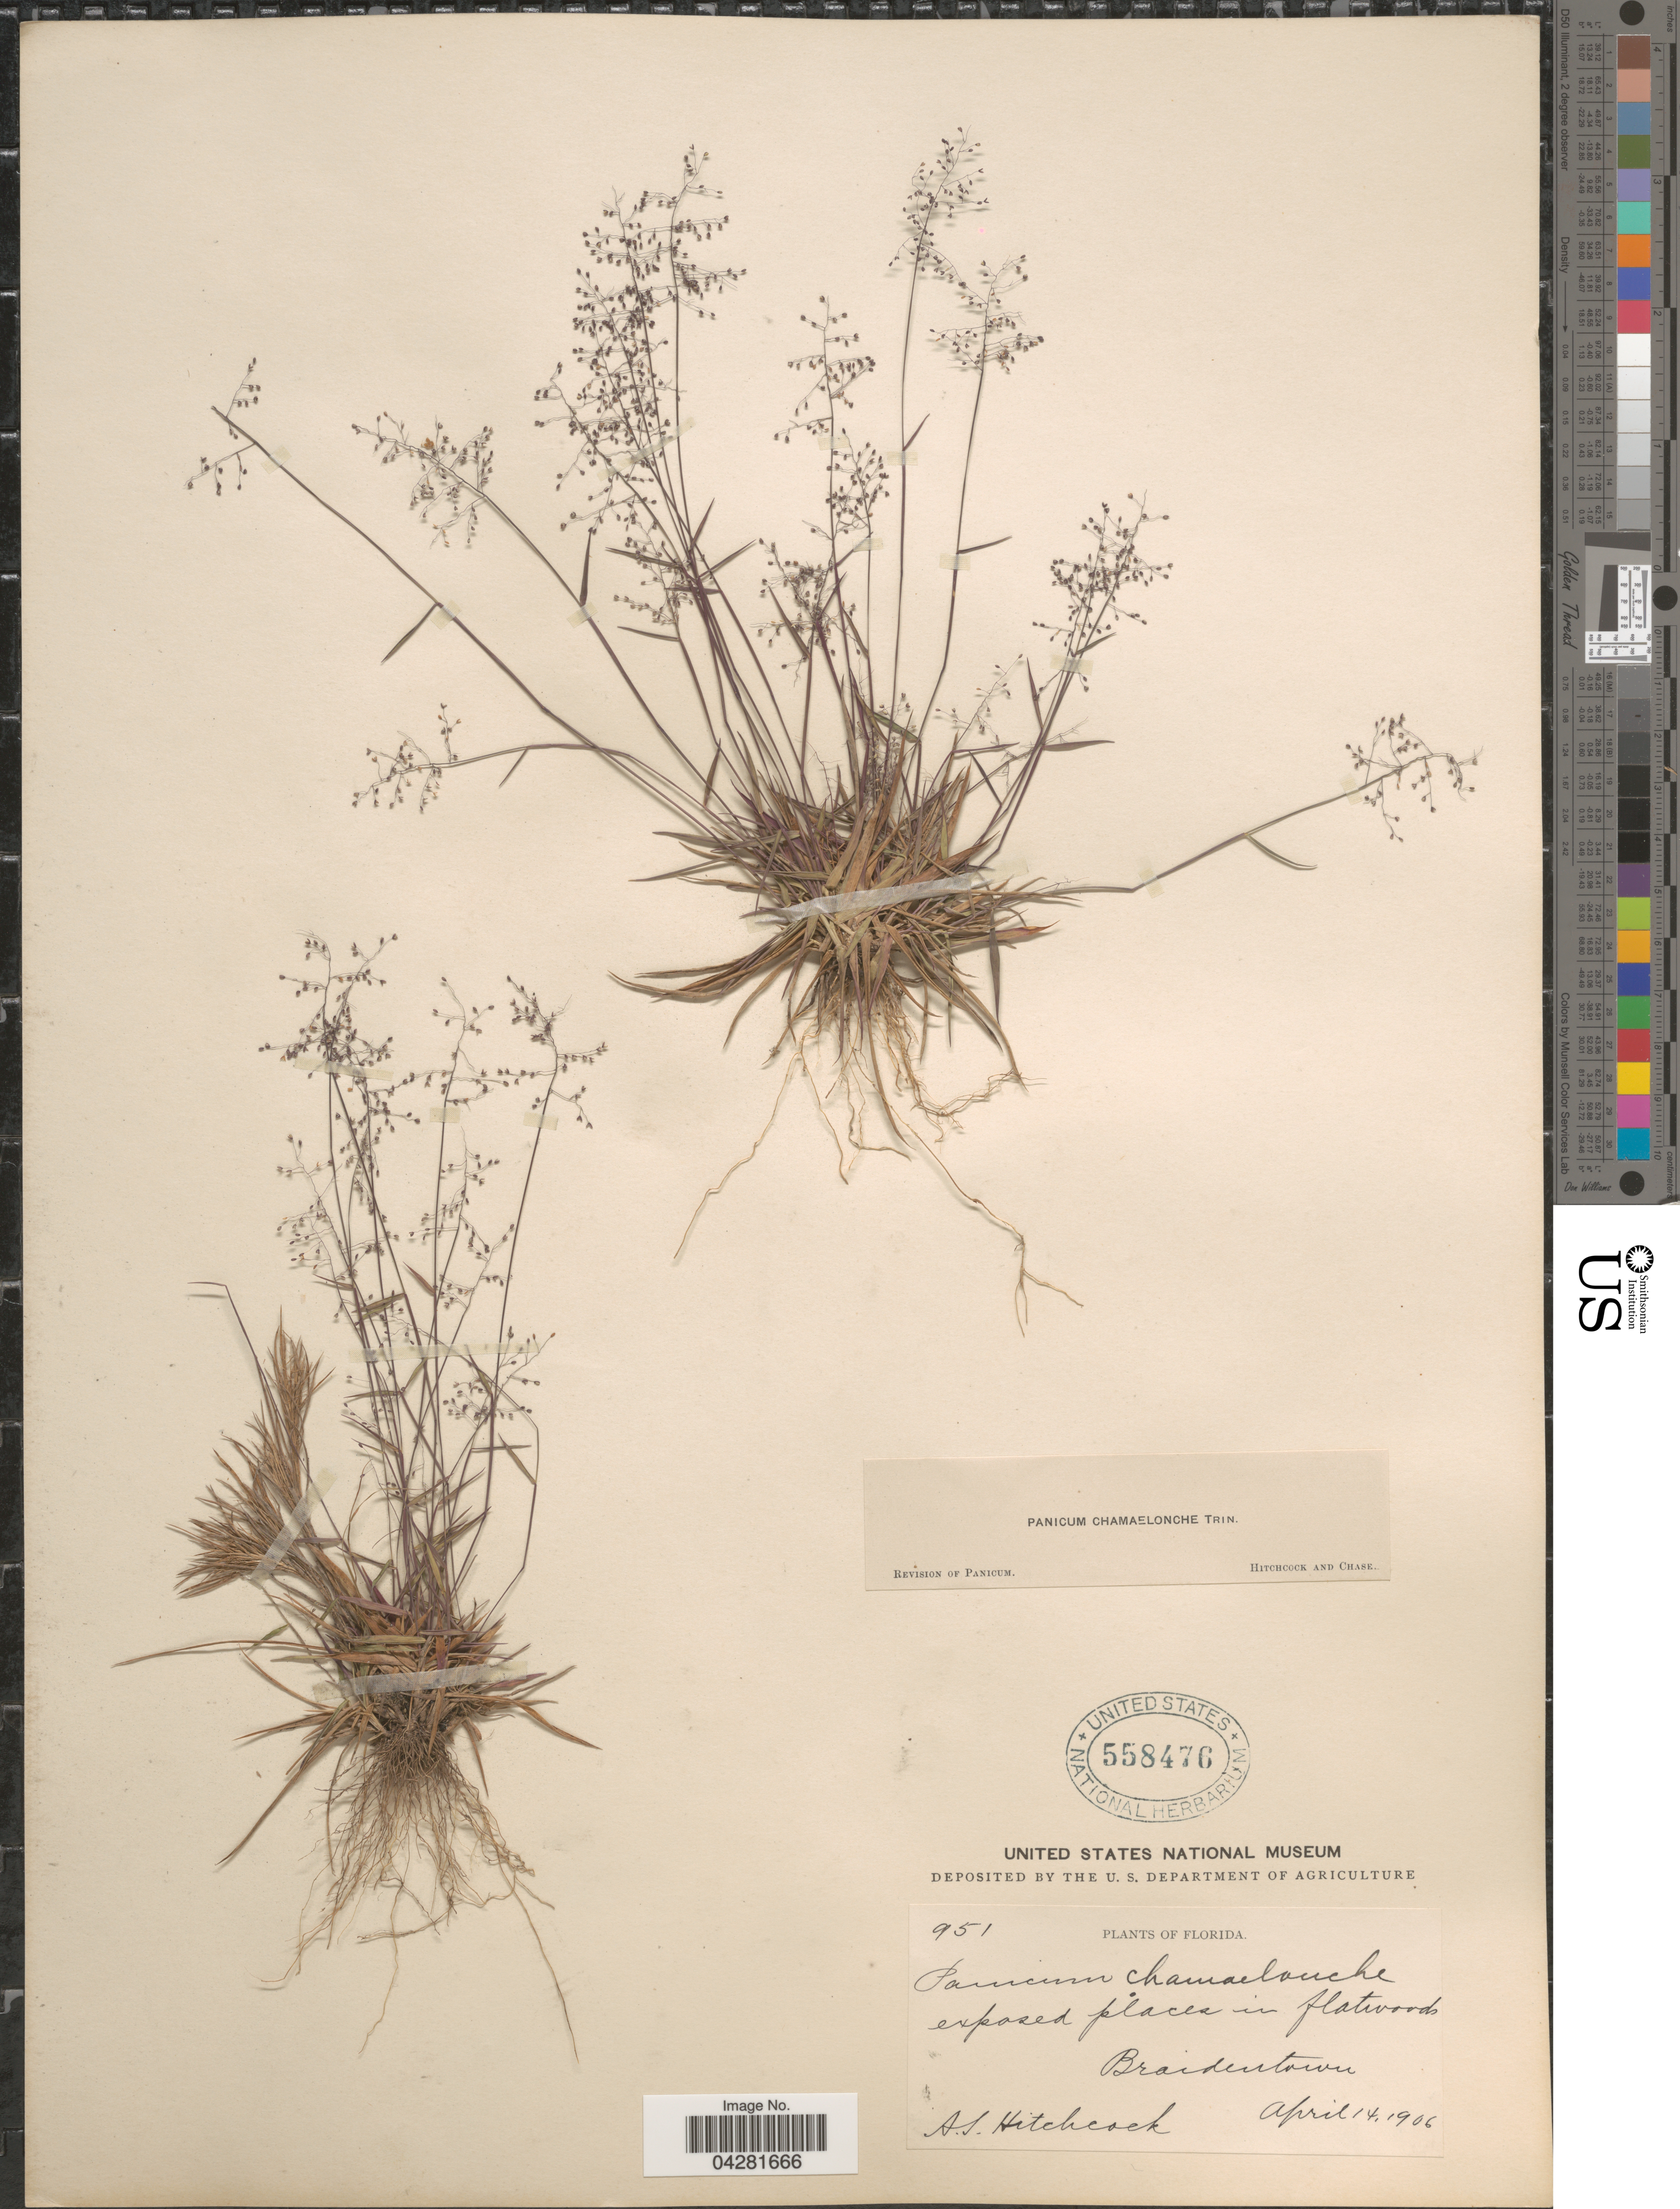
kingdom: Plantae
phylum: Tracheophyta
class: Liliopsida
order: Poales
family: Poaceae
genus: Dichanthelium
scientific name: Dichanthelium ensifolium var. ensifolium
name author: (Baldwin ex Elliot) Gould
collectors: A. S. Hitchcock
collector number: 951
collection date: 1906-04-14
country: United States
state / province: Florida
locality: Braidentown.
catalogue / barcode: US 558476